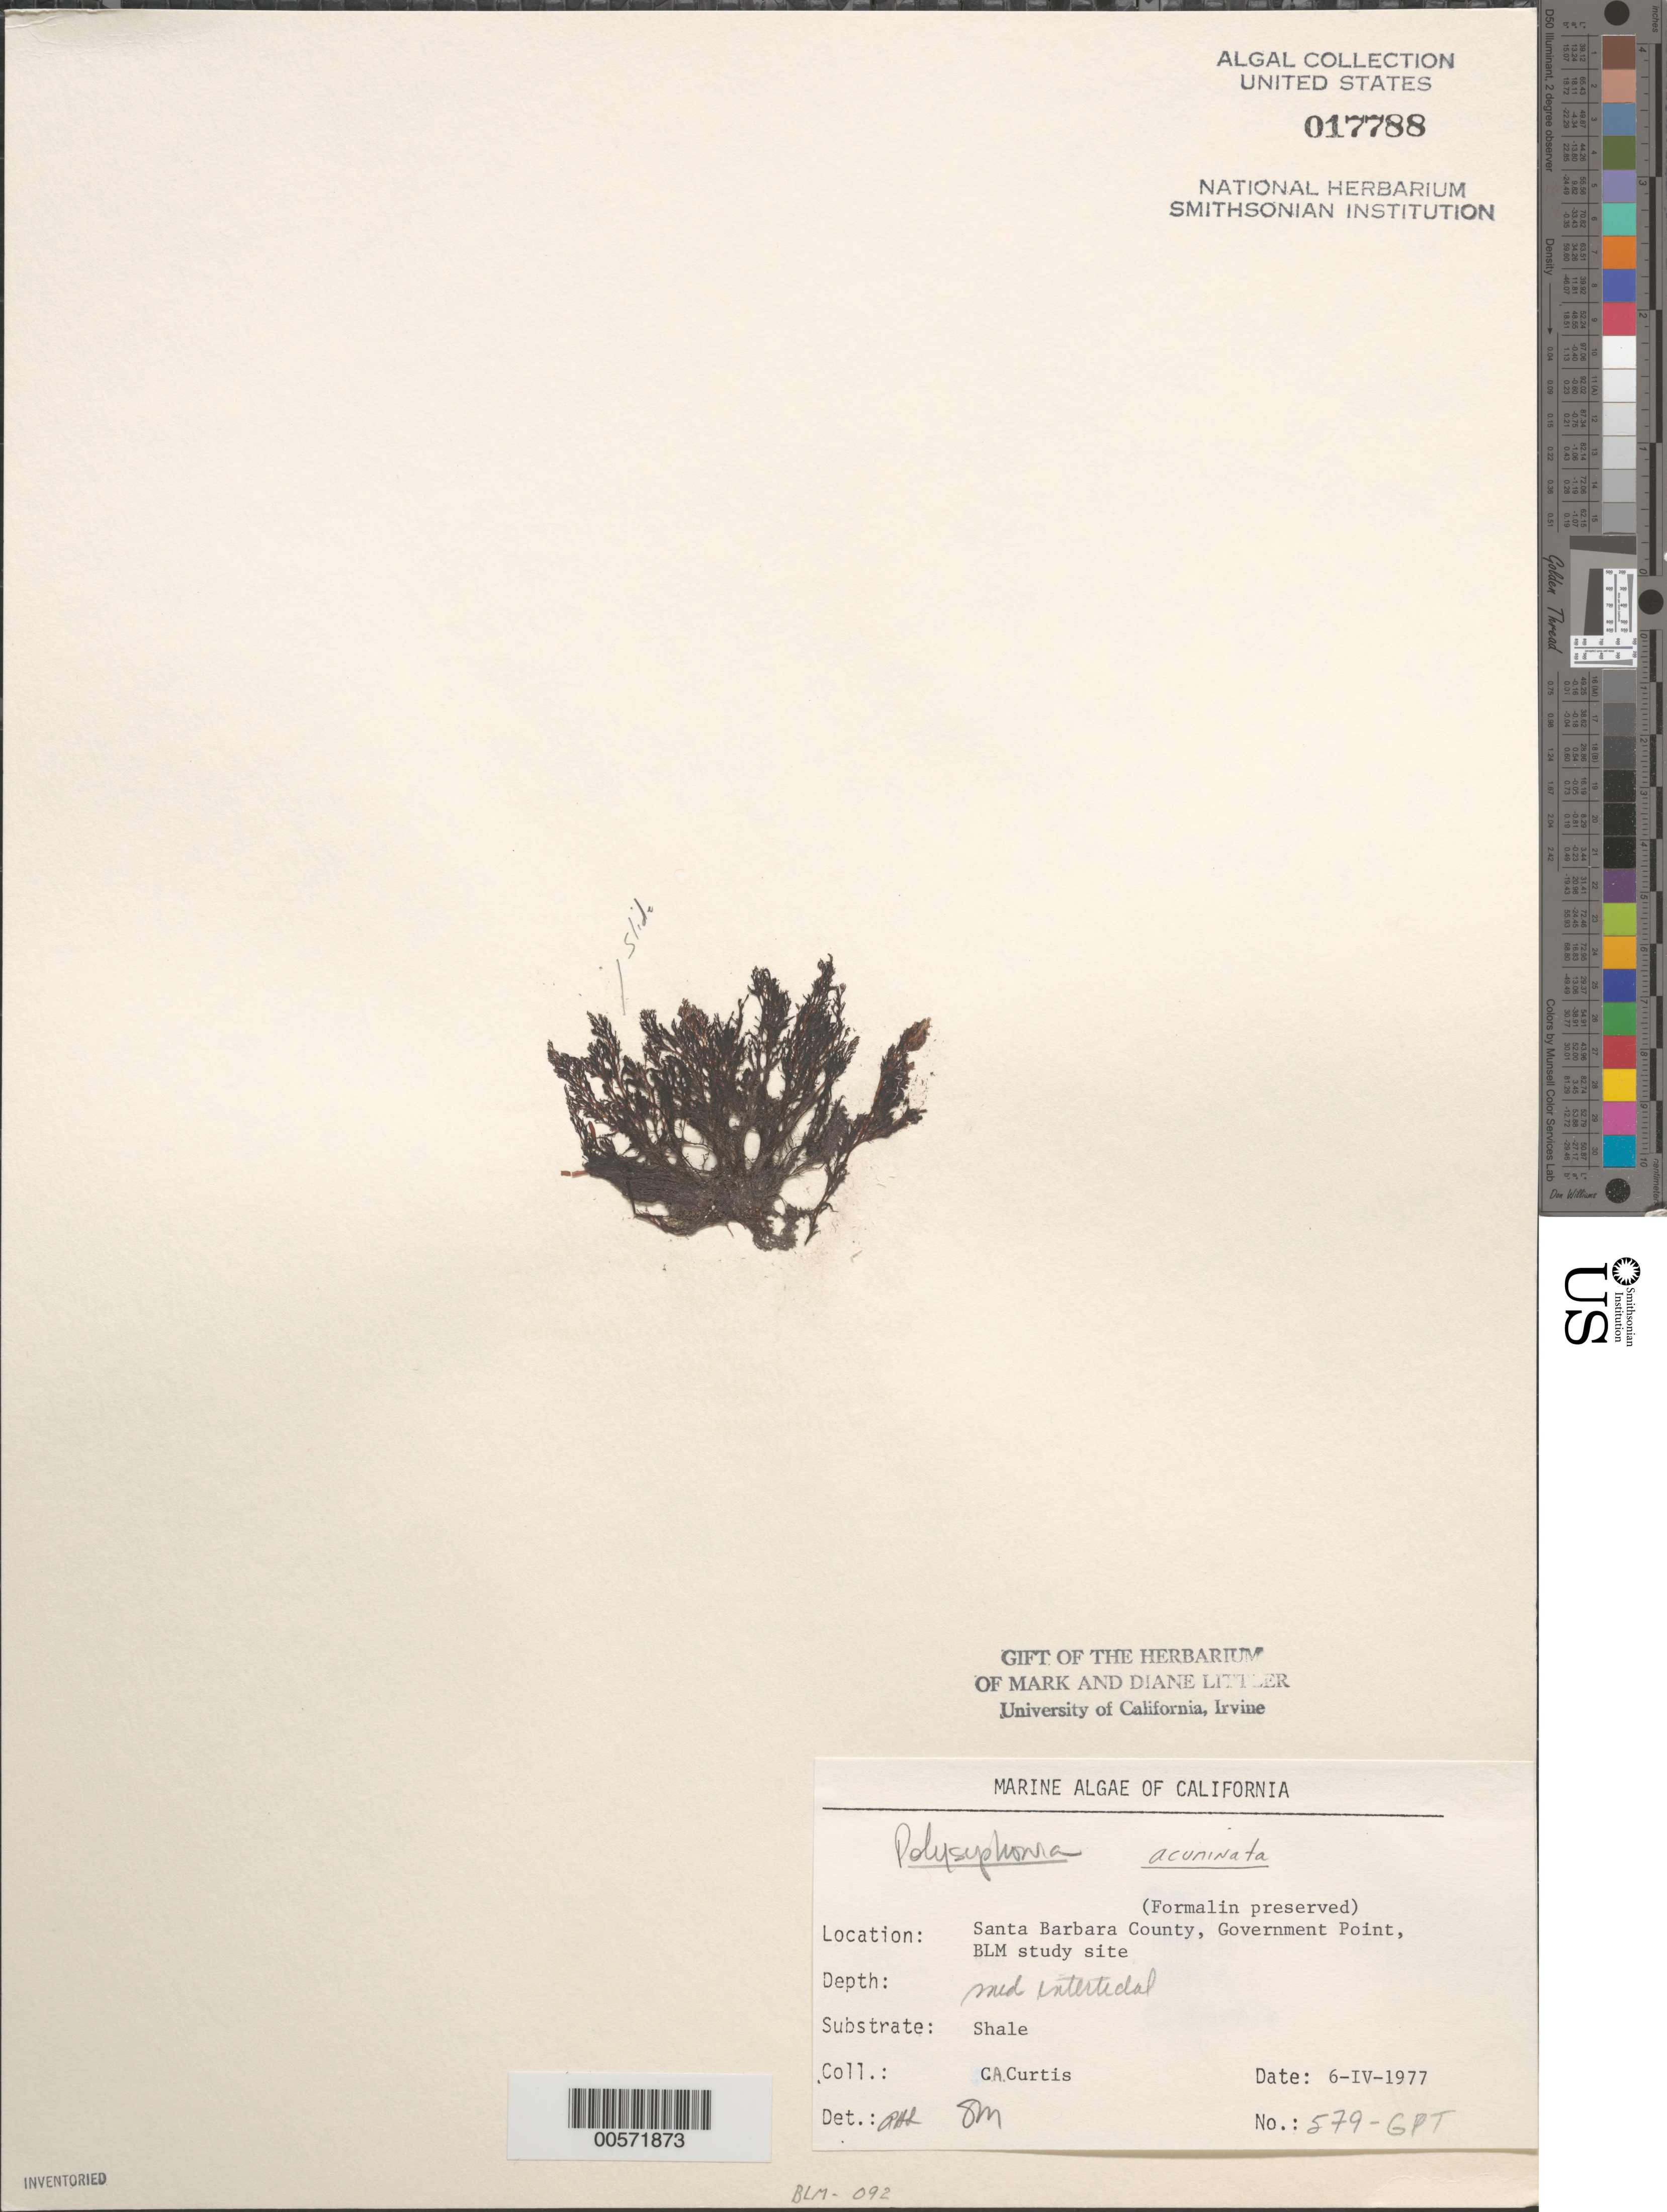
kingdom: Plantae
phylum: Rhodophyta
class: Florideophyceae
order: Ceramiales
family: Rhodomelaceae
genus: Polysiphonia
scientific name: Polysiphonia acuminata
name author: N.L. Gardner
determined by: Sims, Robert H.; Murray, S. N.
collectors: C. Curtis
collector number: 579-gpt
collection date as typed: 06 Apr 1977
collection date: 1977-04-06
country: United States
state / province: California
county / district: Santa Barbara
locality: Government Point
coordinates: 34 26'31"N, 120 24'06"W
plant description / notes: BLM-SOCALBIGHT Rocky Intertidal Survey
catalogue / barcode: US 17788